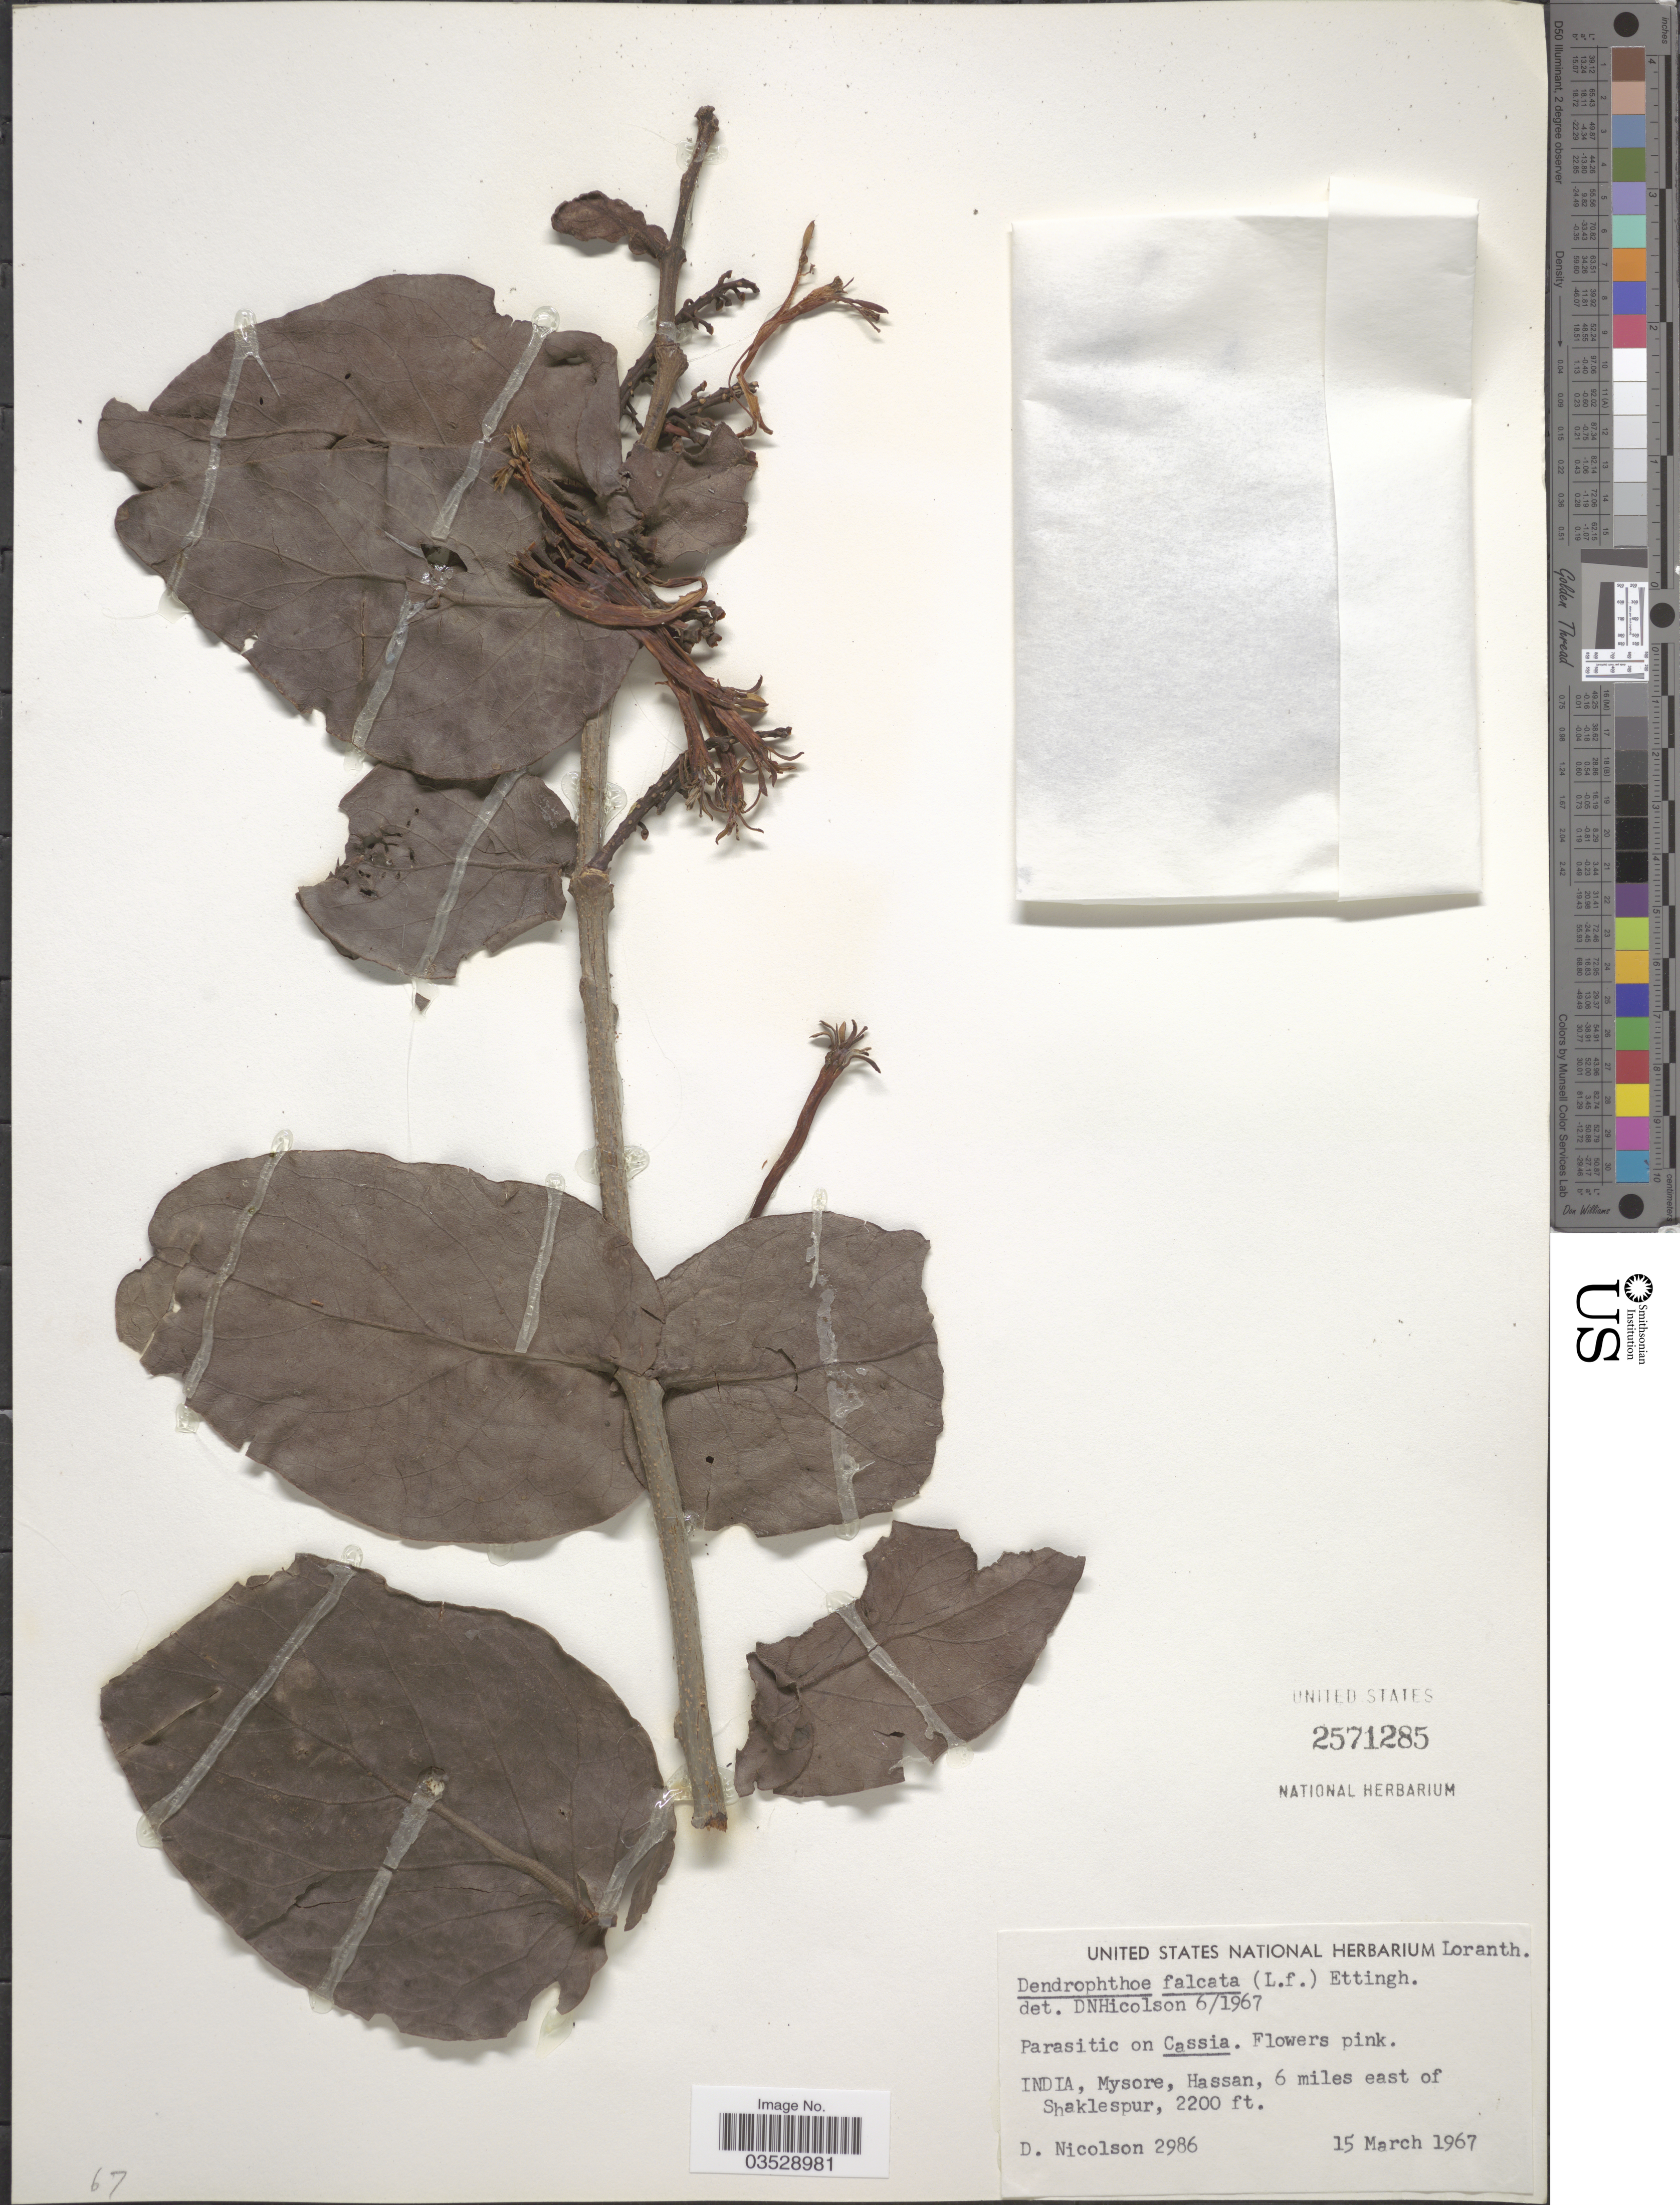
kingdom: Plantae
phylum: Tracheophyta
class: Magnoliopsida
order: Santalales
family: Loranthaceae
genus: Dendrophthoe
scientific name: Dendrophthoe falcata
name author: (L. f.) Ettingsh.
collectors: D. H. Nicolson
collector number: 2986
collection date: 1967-03-15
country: India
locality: Mysore, Hassan, 6 miles east of Shaklespur.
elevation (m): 671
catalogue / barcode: US 2571285